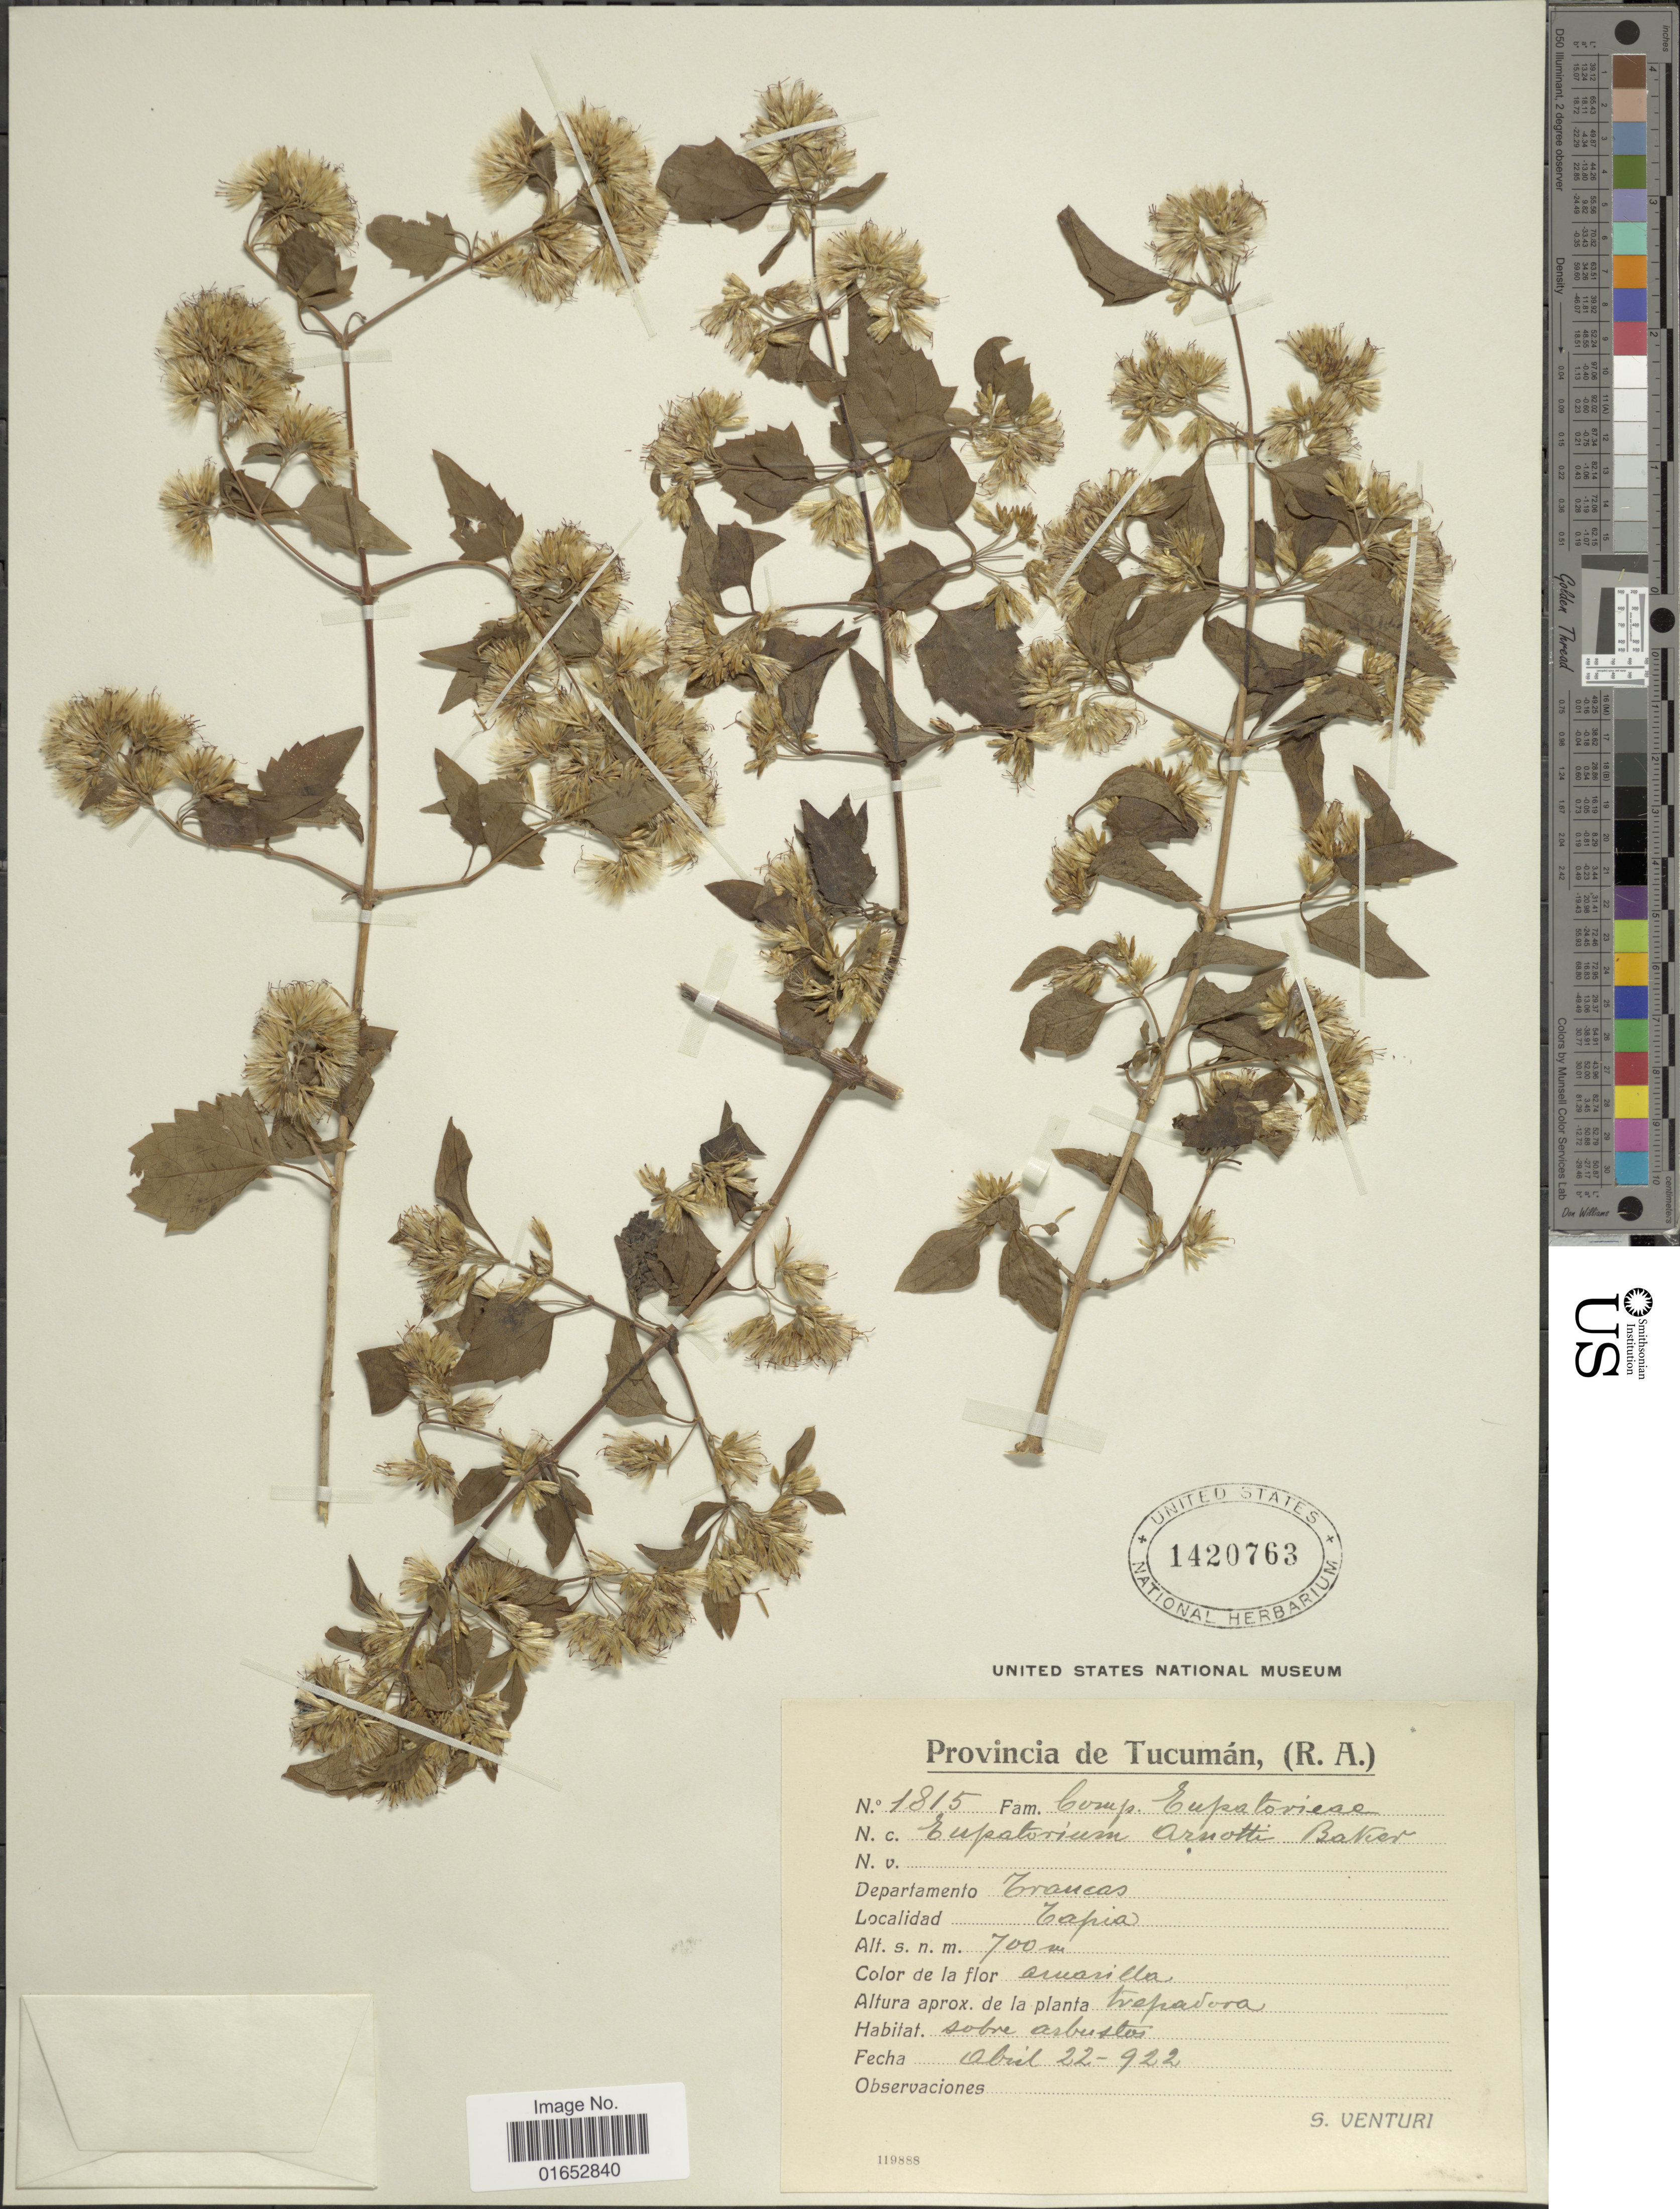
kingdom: Plantae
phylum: Tracheophyta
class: Magnoliopsida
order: Asterales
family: Asteraceae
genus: Austrobrickellia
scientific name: Austrobrickellia arnottii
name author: (Baker) R.M. King & H. Rob.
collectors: S. Venturi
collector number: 1815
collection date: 1922-04-22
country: Argentina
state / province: Tucuman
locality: (R.A.), Departamento, Trancas, Capia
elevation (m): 700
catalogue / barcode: US 1420763